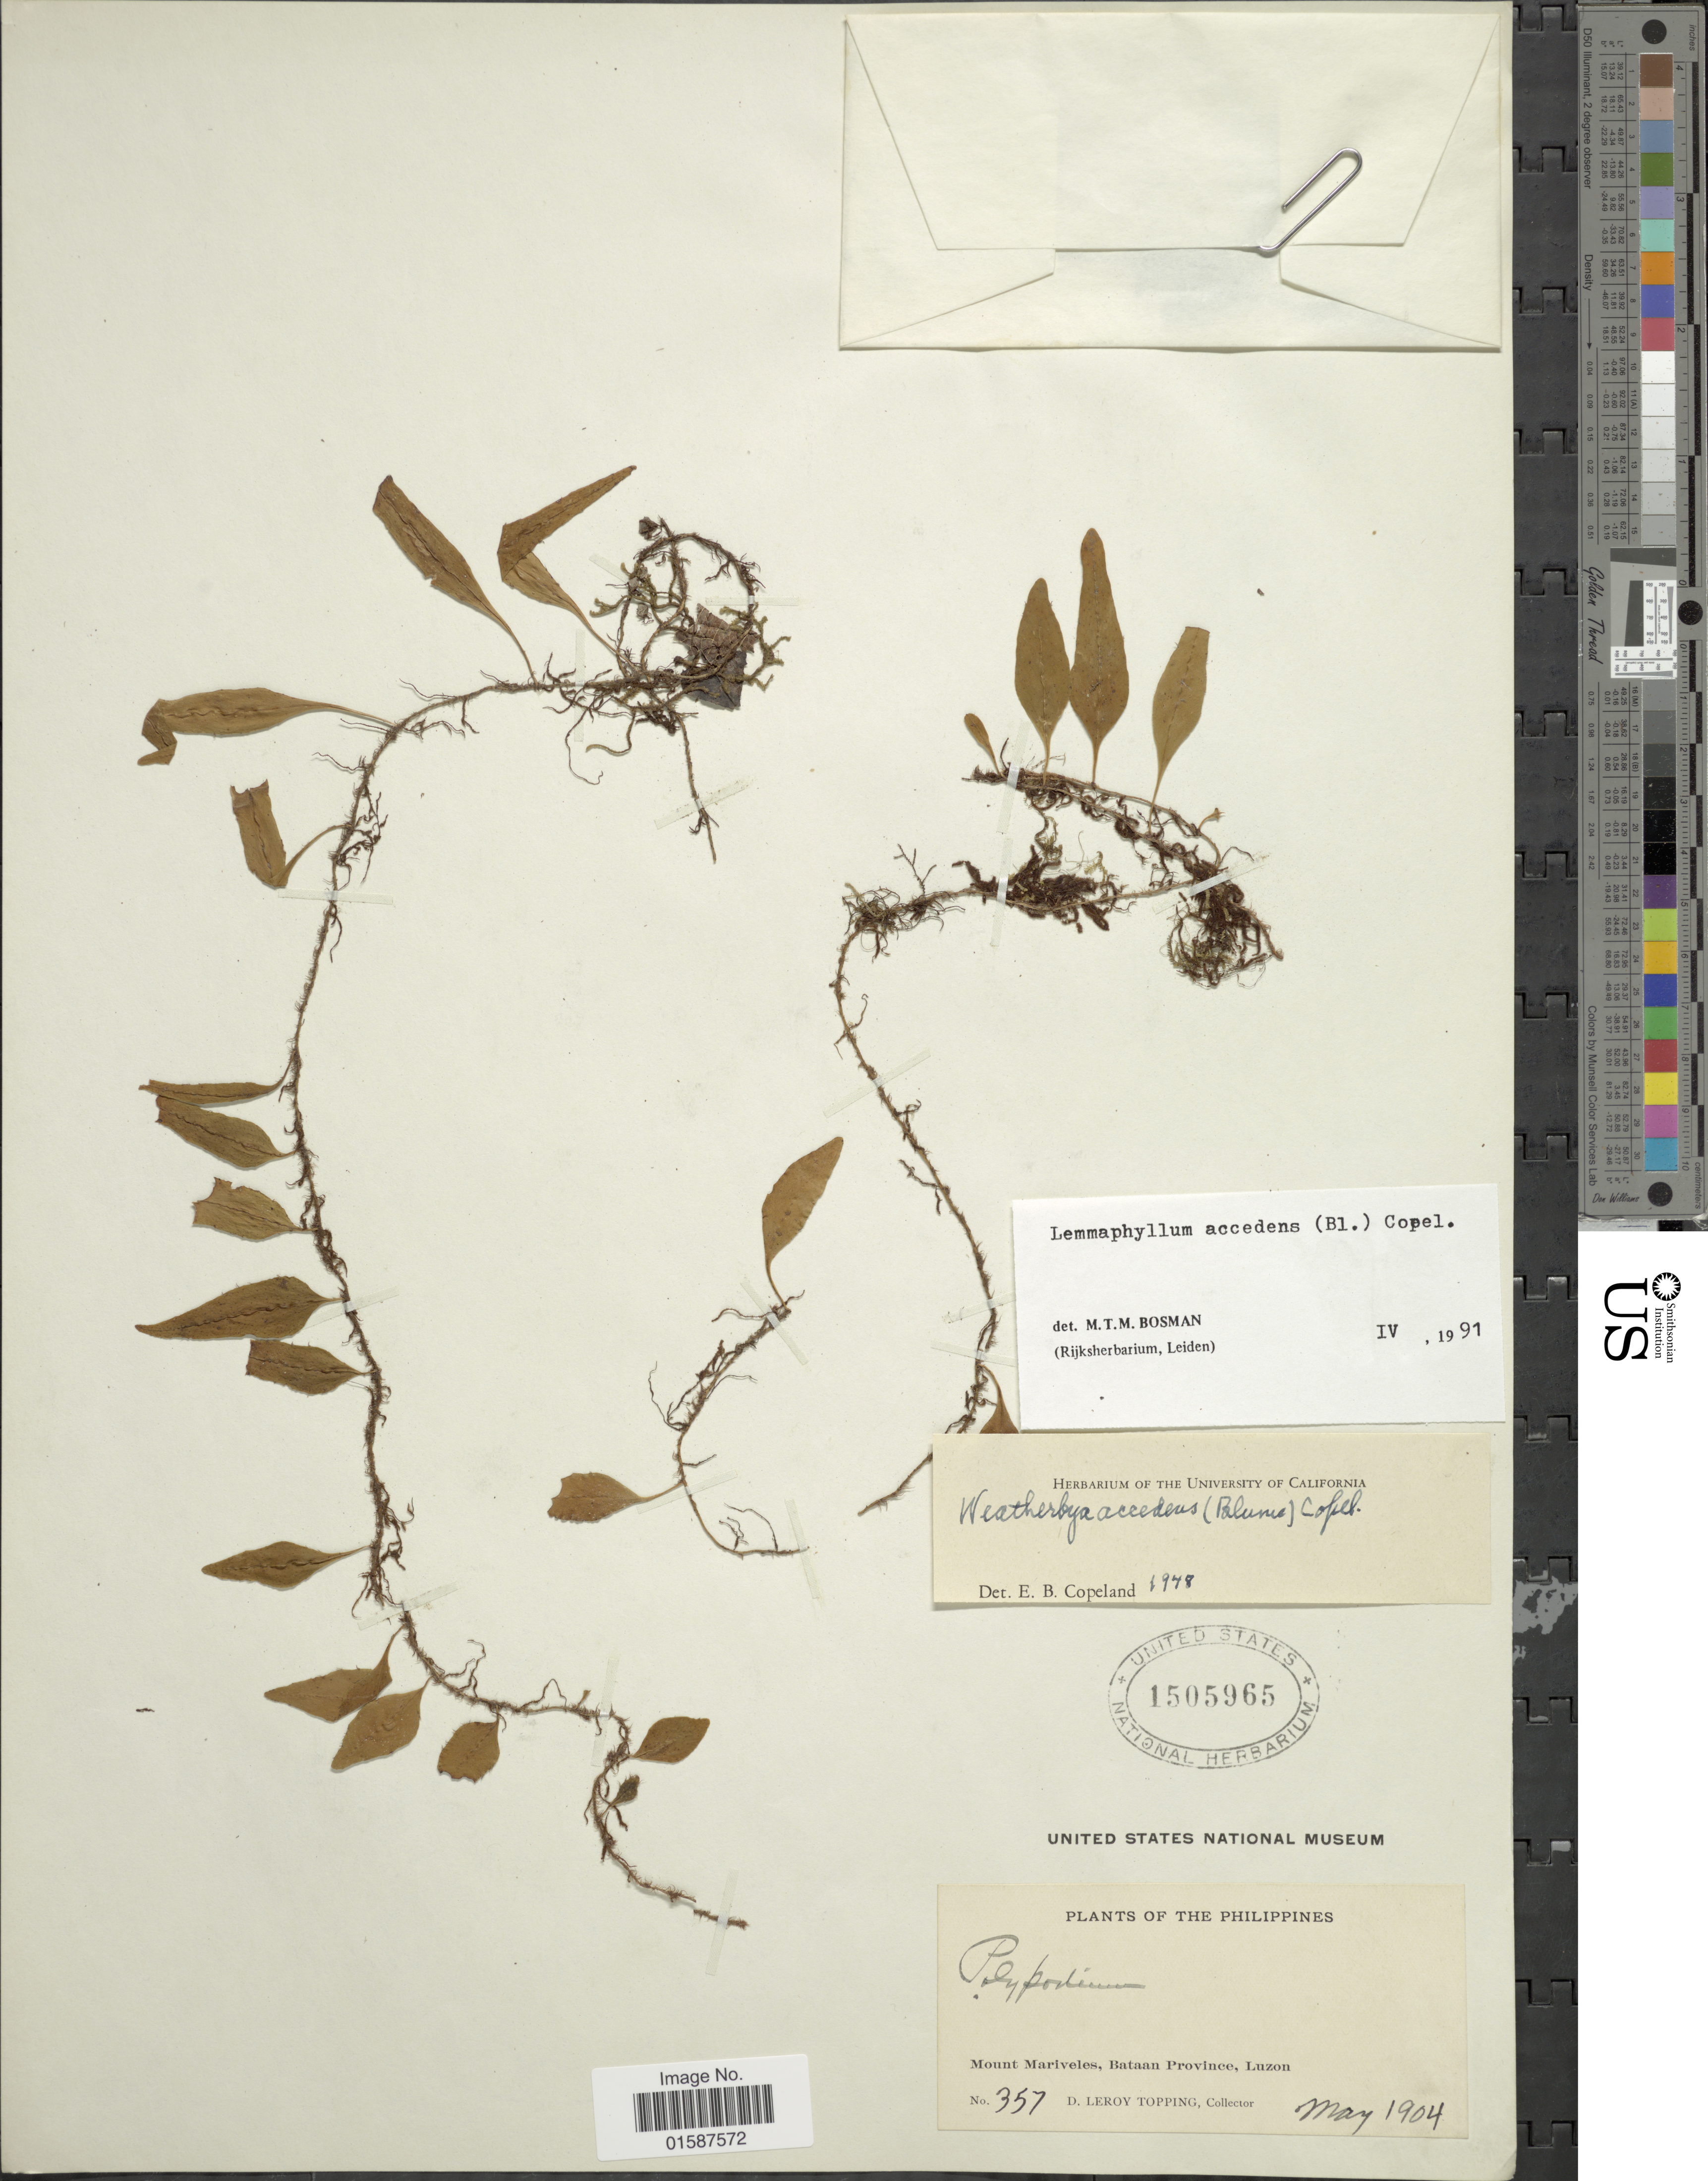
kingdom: Plantae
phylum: Tracheophyta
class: Polypodiopsida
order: Polypodiales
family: Polypodiaceae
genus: Lemmaphyllum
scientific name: Lemmaphyllum accedens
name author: (Blume) Donk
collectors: D. L. Topping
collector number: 357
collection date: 1904-05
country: Philippines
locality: Mount Mariveles, Bataan Province, Luzon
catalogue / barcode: US 1505965